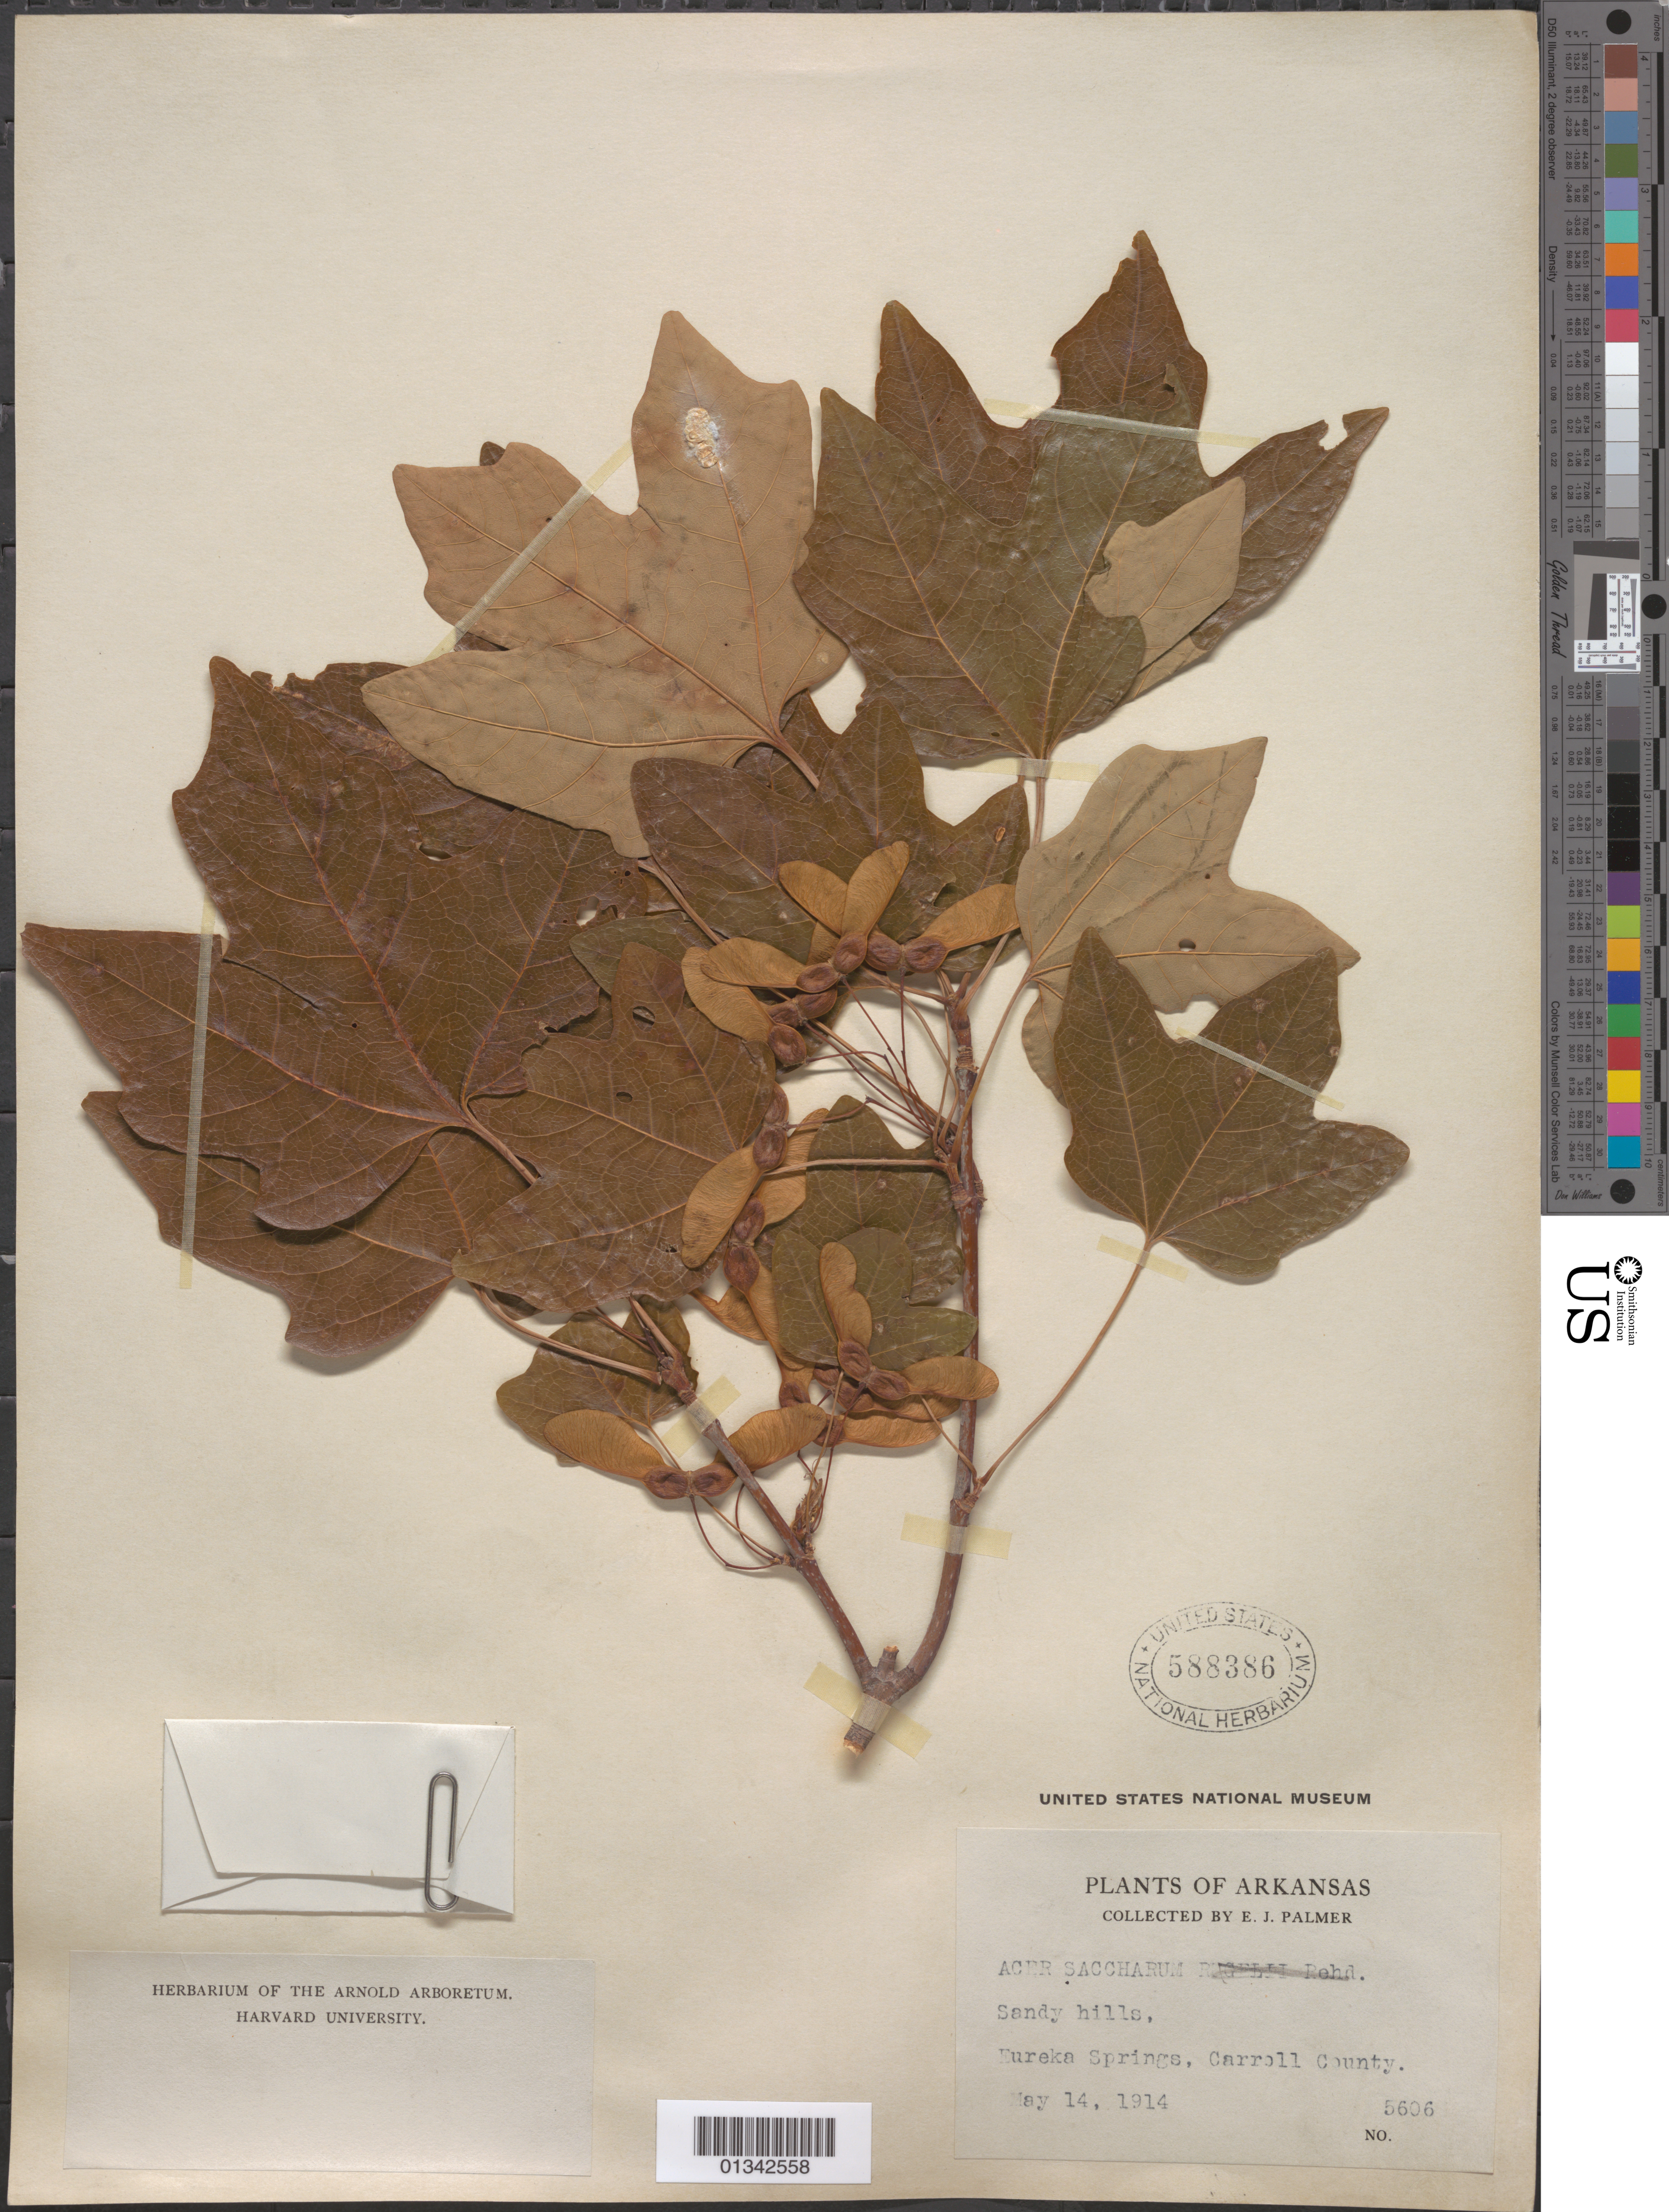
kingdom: Plantae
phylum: Tracheophyta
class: Magnoliopsida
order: Sapindales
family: Sapindaceae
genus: Acer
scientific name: Acer saccharum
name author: Marshall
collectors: E. J. Palmer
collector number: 5606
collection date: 1914-05-14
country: United States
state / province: Arkansas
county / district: Carroll County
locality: Eureka Springs, Carroll County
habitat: Sandy hills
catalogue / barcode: US 588386